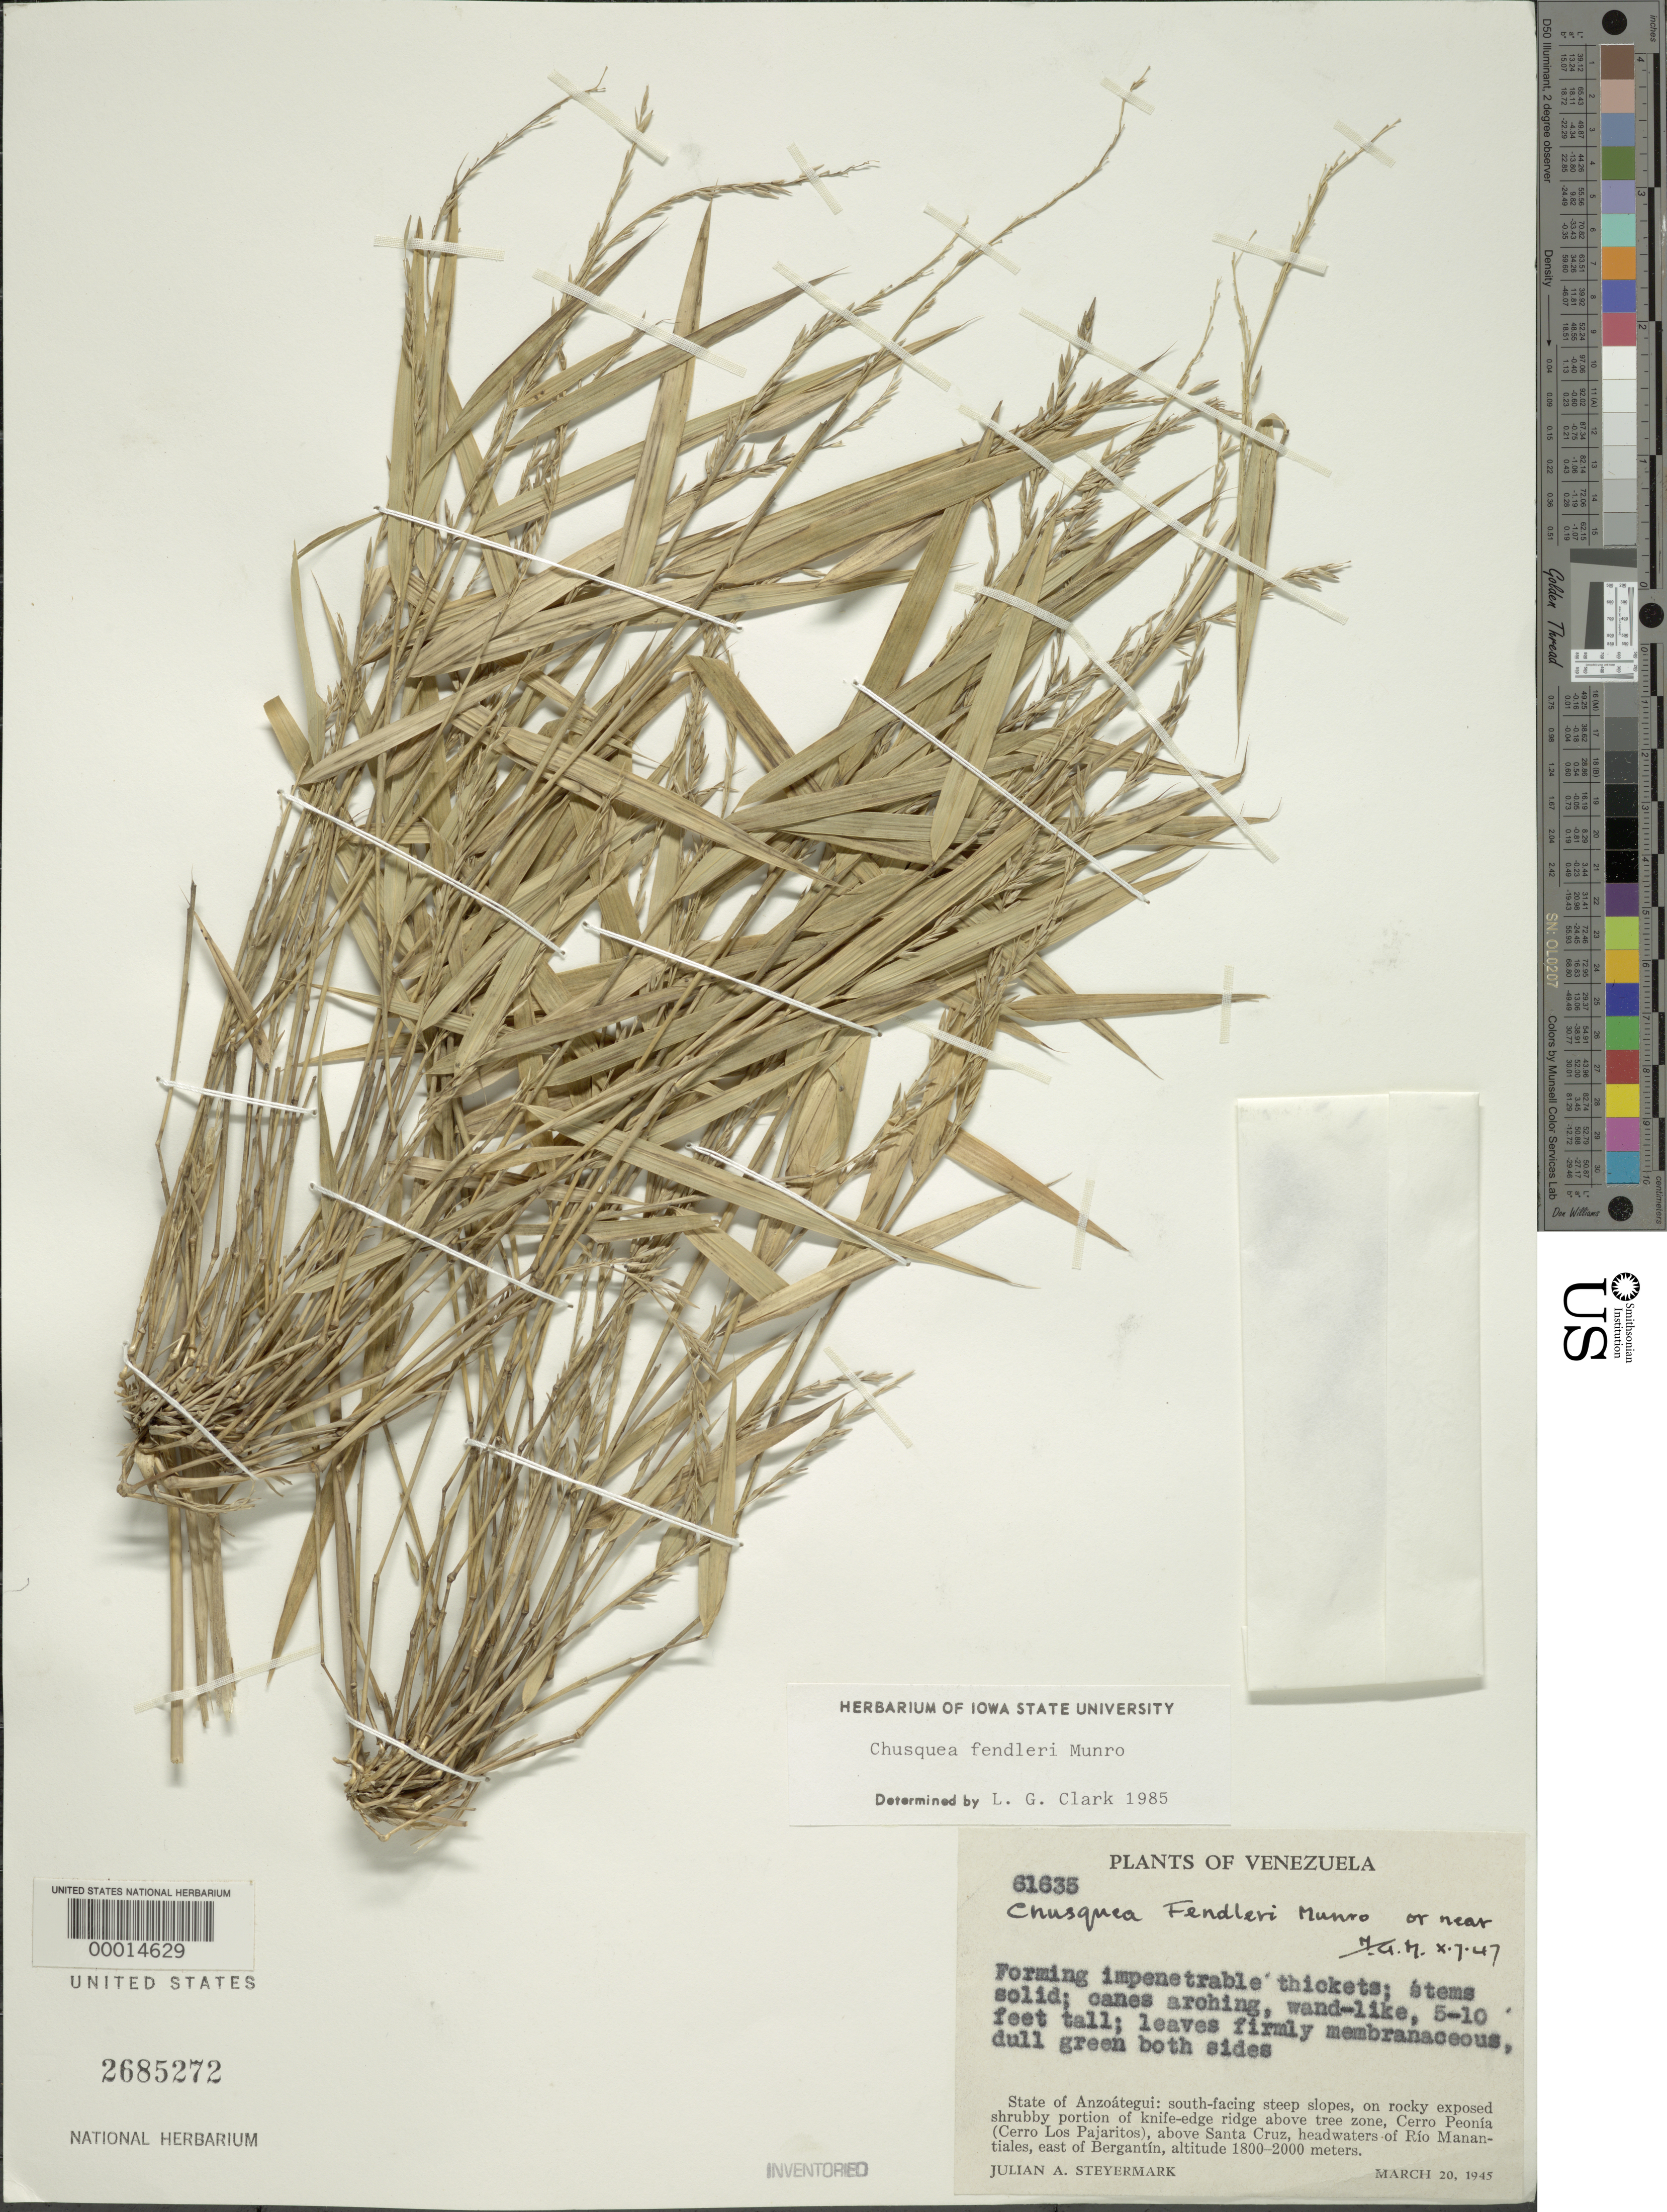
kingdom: Plantae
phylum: Tracheophyta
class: Liliopsida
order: Poales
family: Poaceae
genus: Chusquea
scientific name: Chusquea fendleri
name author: Munro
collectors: J. Steyermark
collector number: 61635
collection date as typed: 20 Mar 1945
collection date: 1945-03-20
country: Venezuela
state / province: Anzoategui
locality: Santa Cruz, Cerro Peonia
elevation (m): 1800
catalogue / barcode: US 2685272